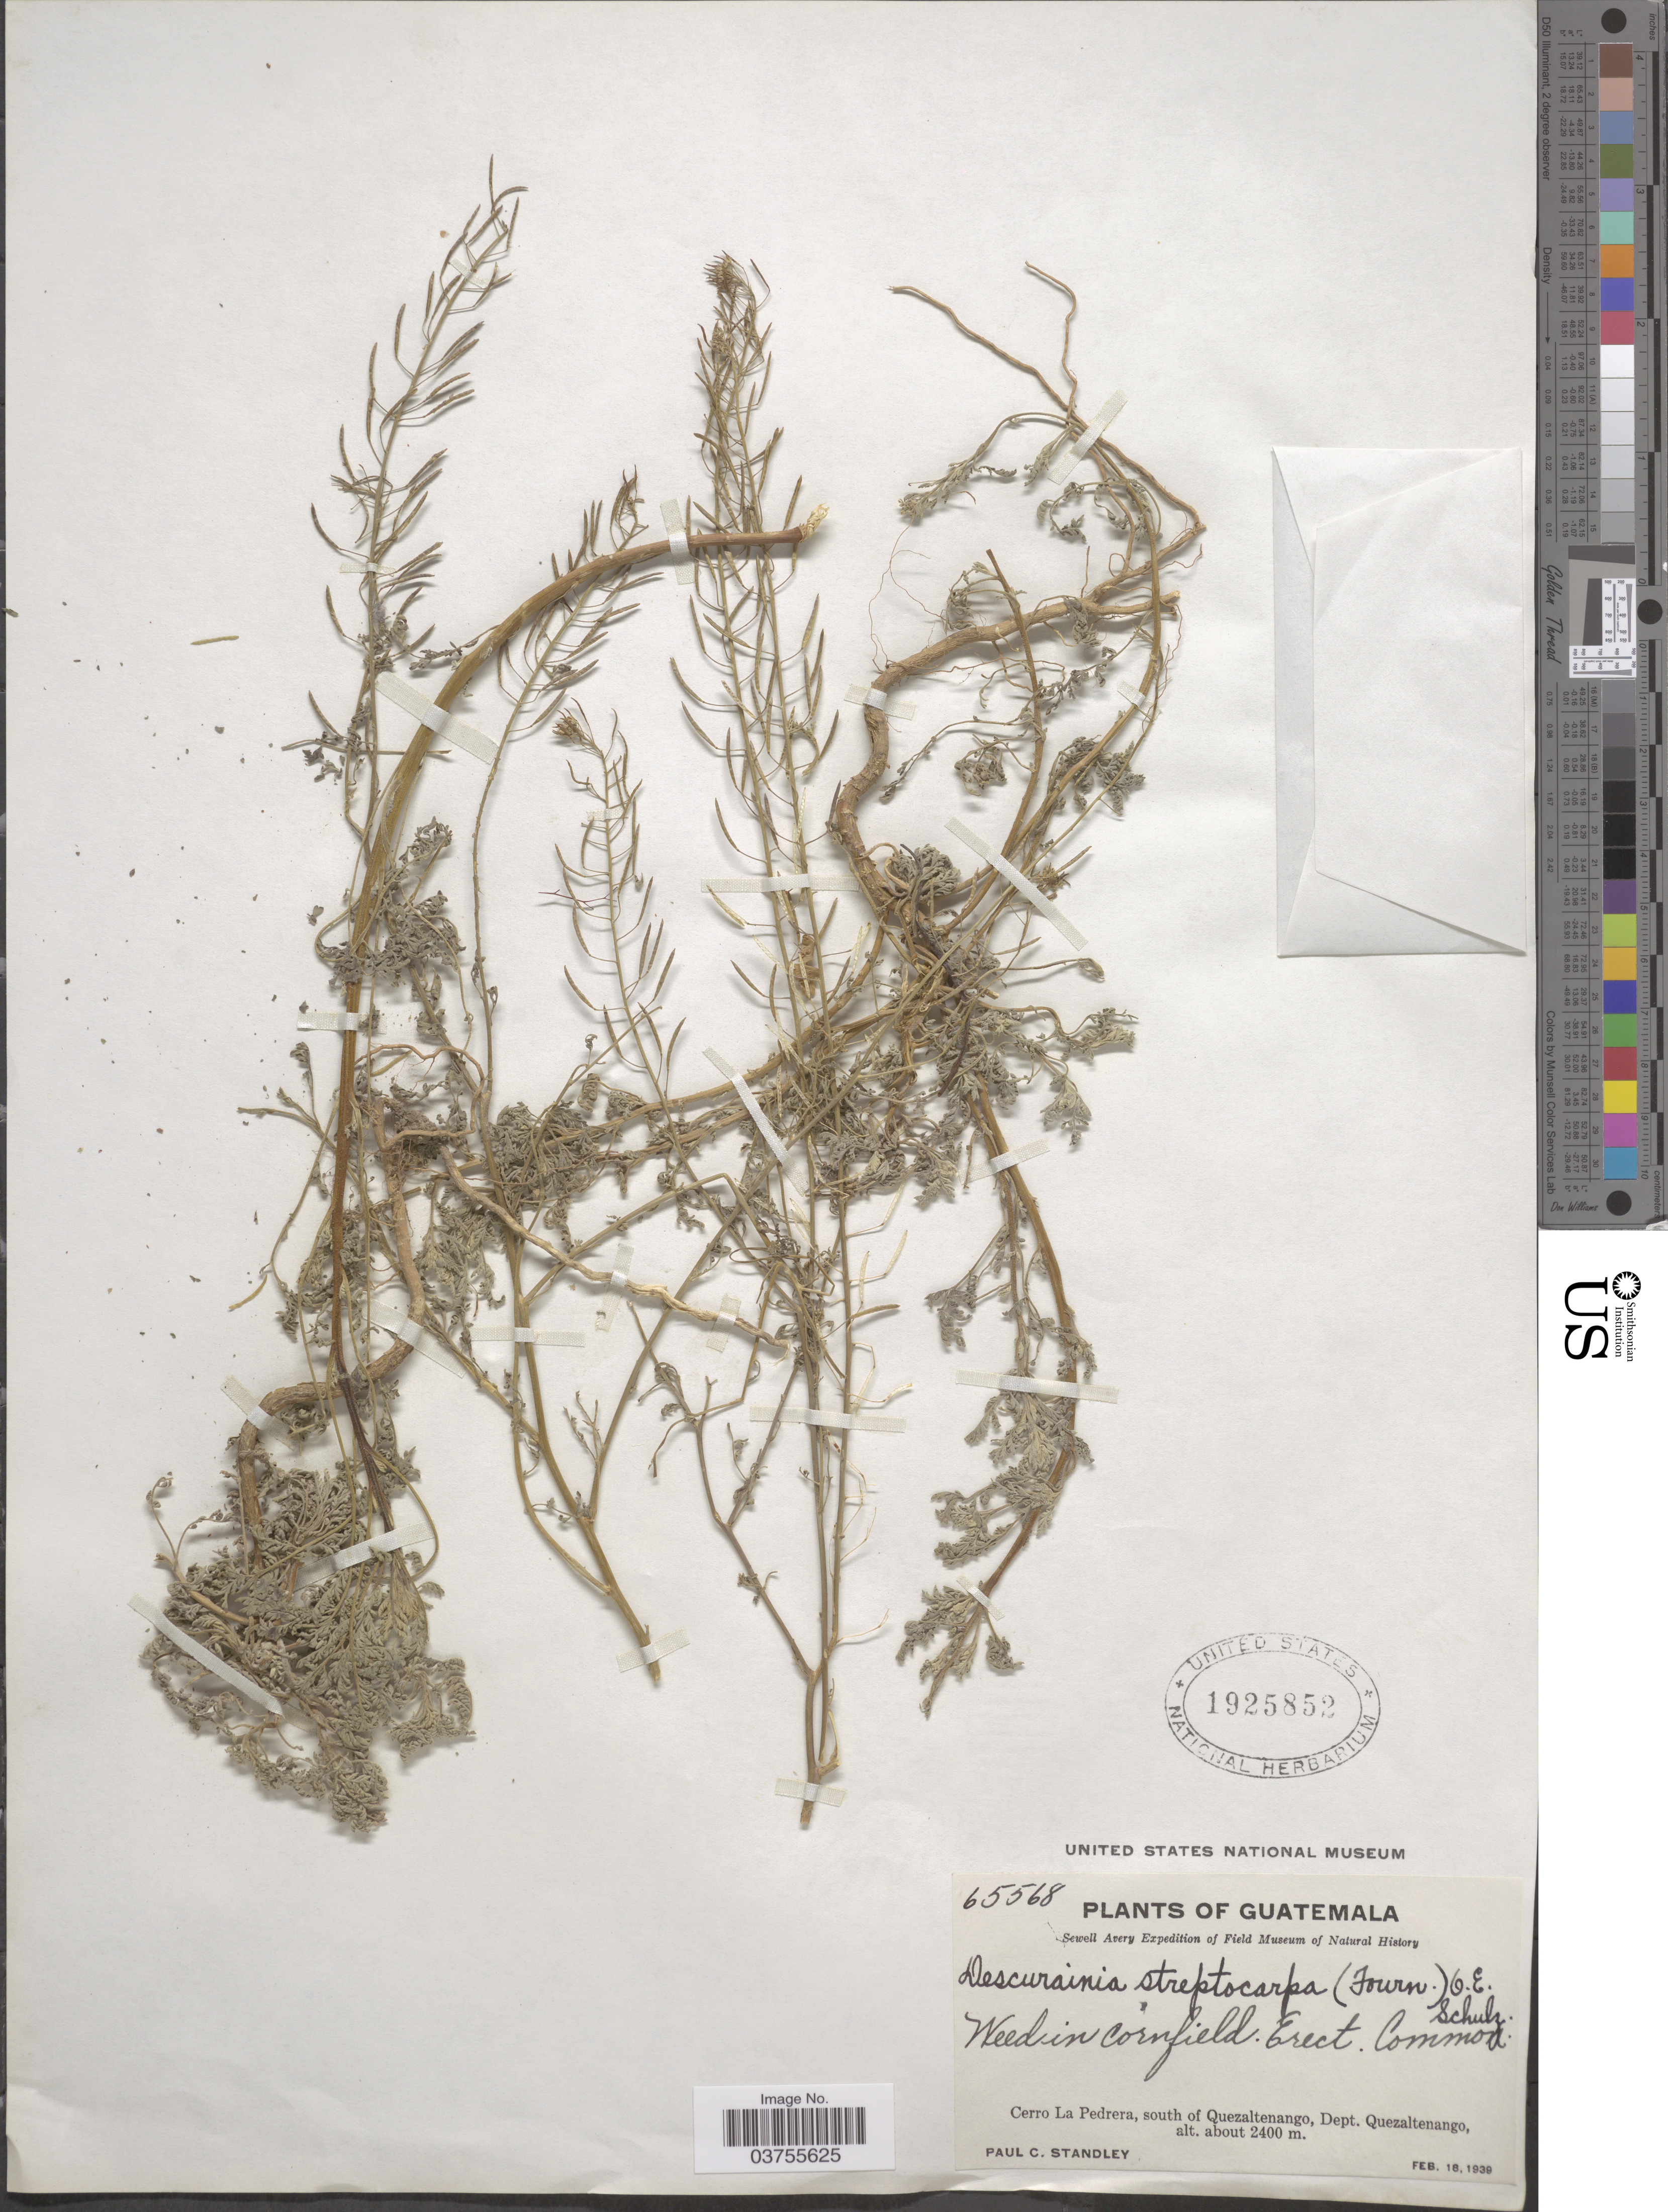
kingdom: Plantae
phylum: Tracheophyta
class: Magnoliopsida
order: Brassicales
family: Brassicaceae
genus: Descurainia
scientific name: Descurainia streptocarpa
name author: (E. Fourn. & C.A. Mey.) O.E. Schulz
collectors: P. C. Standley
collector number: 65568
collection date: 1939-02-18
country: Guatemala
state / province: Quetzaltenango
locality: Cerro La Pedrera, south of Quezaltenango, Dept. Quezaltenango.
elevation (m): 2400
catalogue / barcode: US 1925852